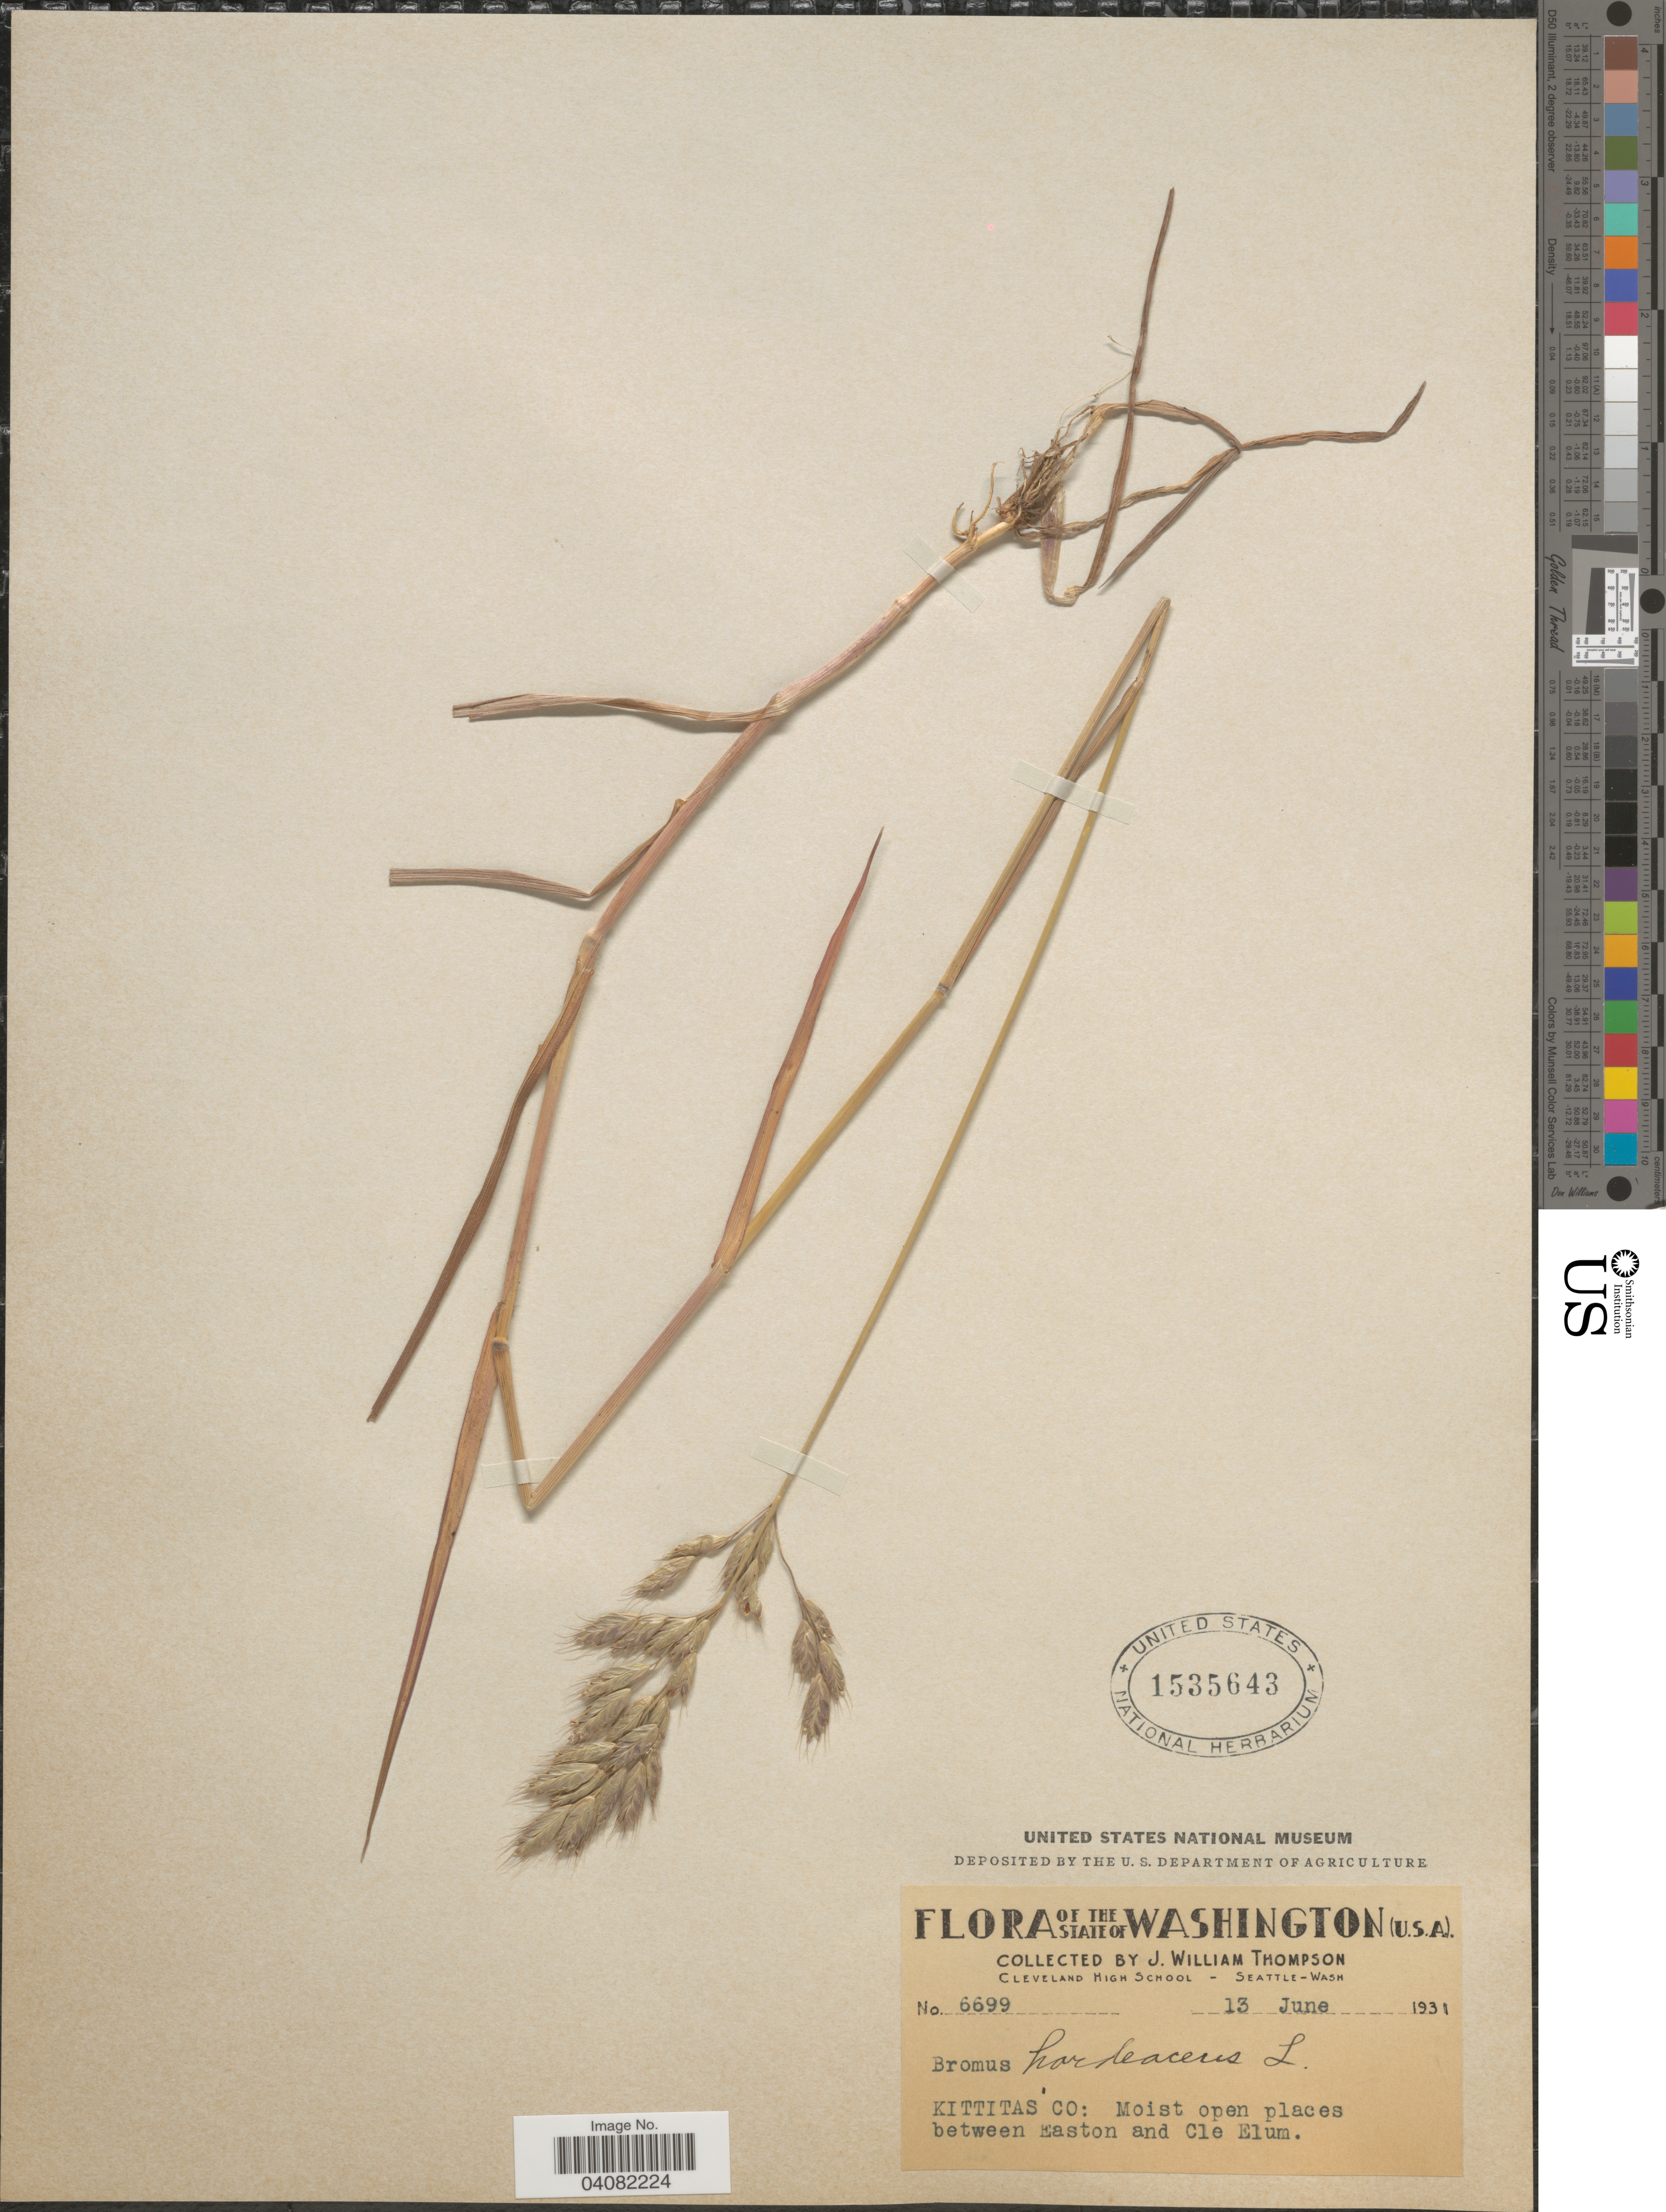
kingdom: Plantae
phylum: Tracheophyta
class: Liliopsida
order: Poales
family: Poaceae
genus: Bromus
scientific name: Bromus hordeaceus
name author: L.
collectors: J. W. Thompson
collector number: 6699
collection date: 1931-06-13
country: United States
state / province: Washington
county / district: Kittitas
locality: Kittitas Co: Moist open places between Easton and Cle Elum.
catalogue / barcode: US 1535643